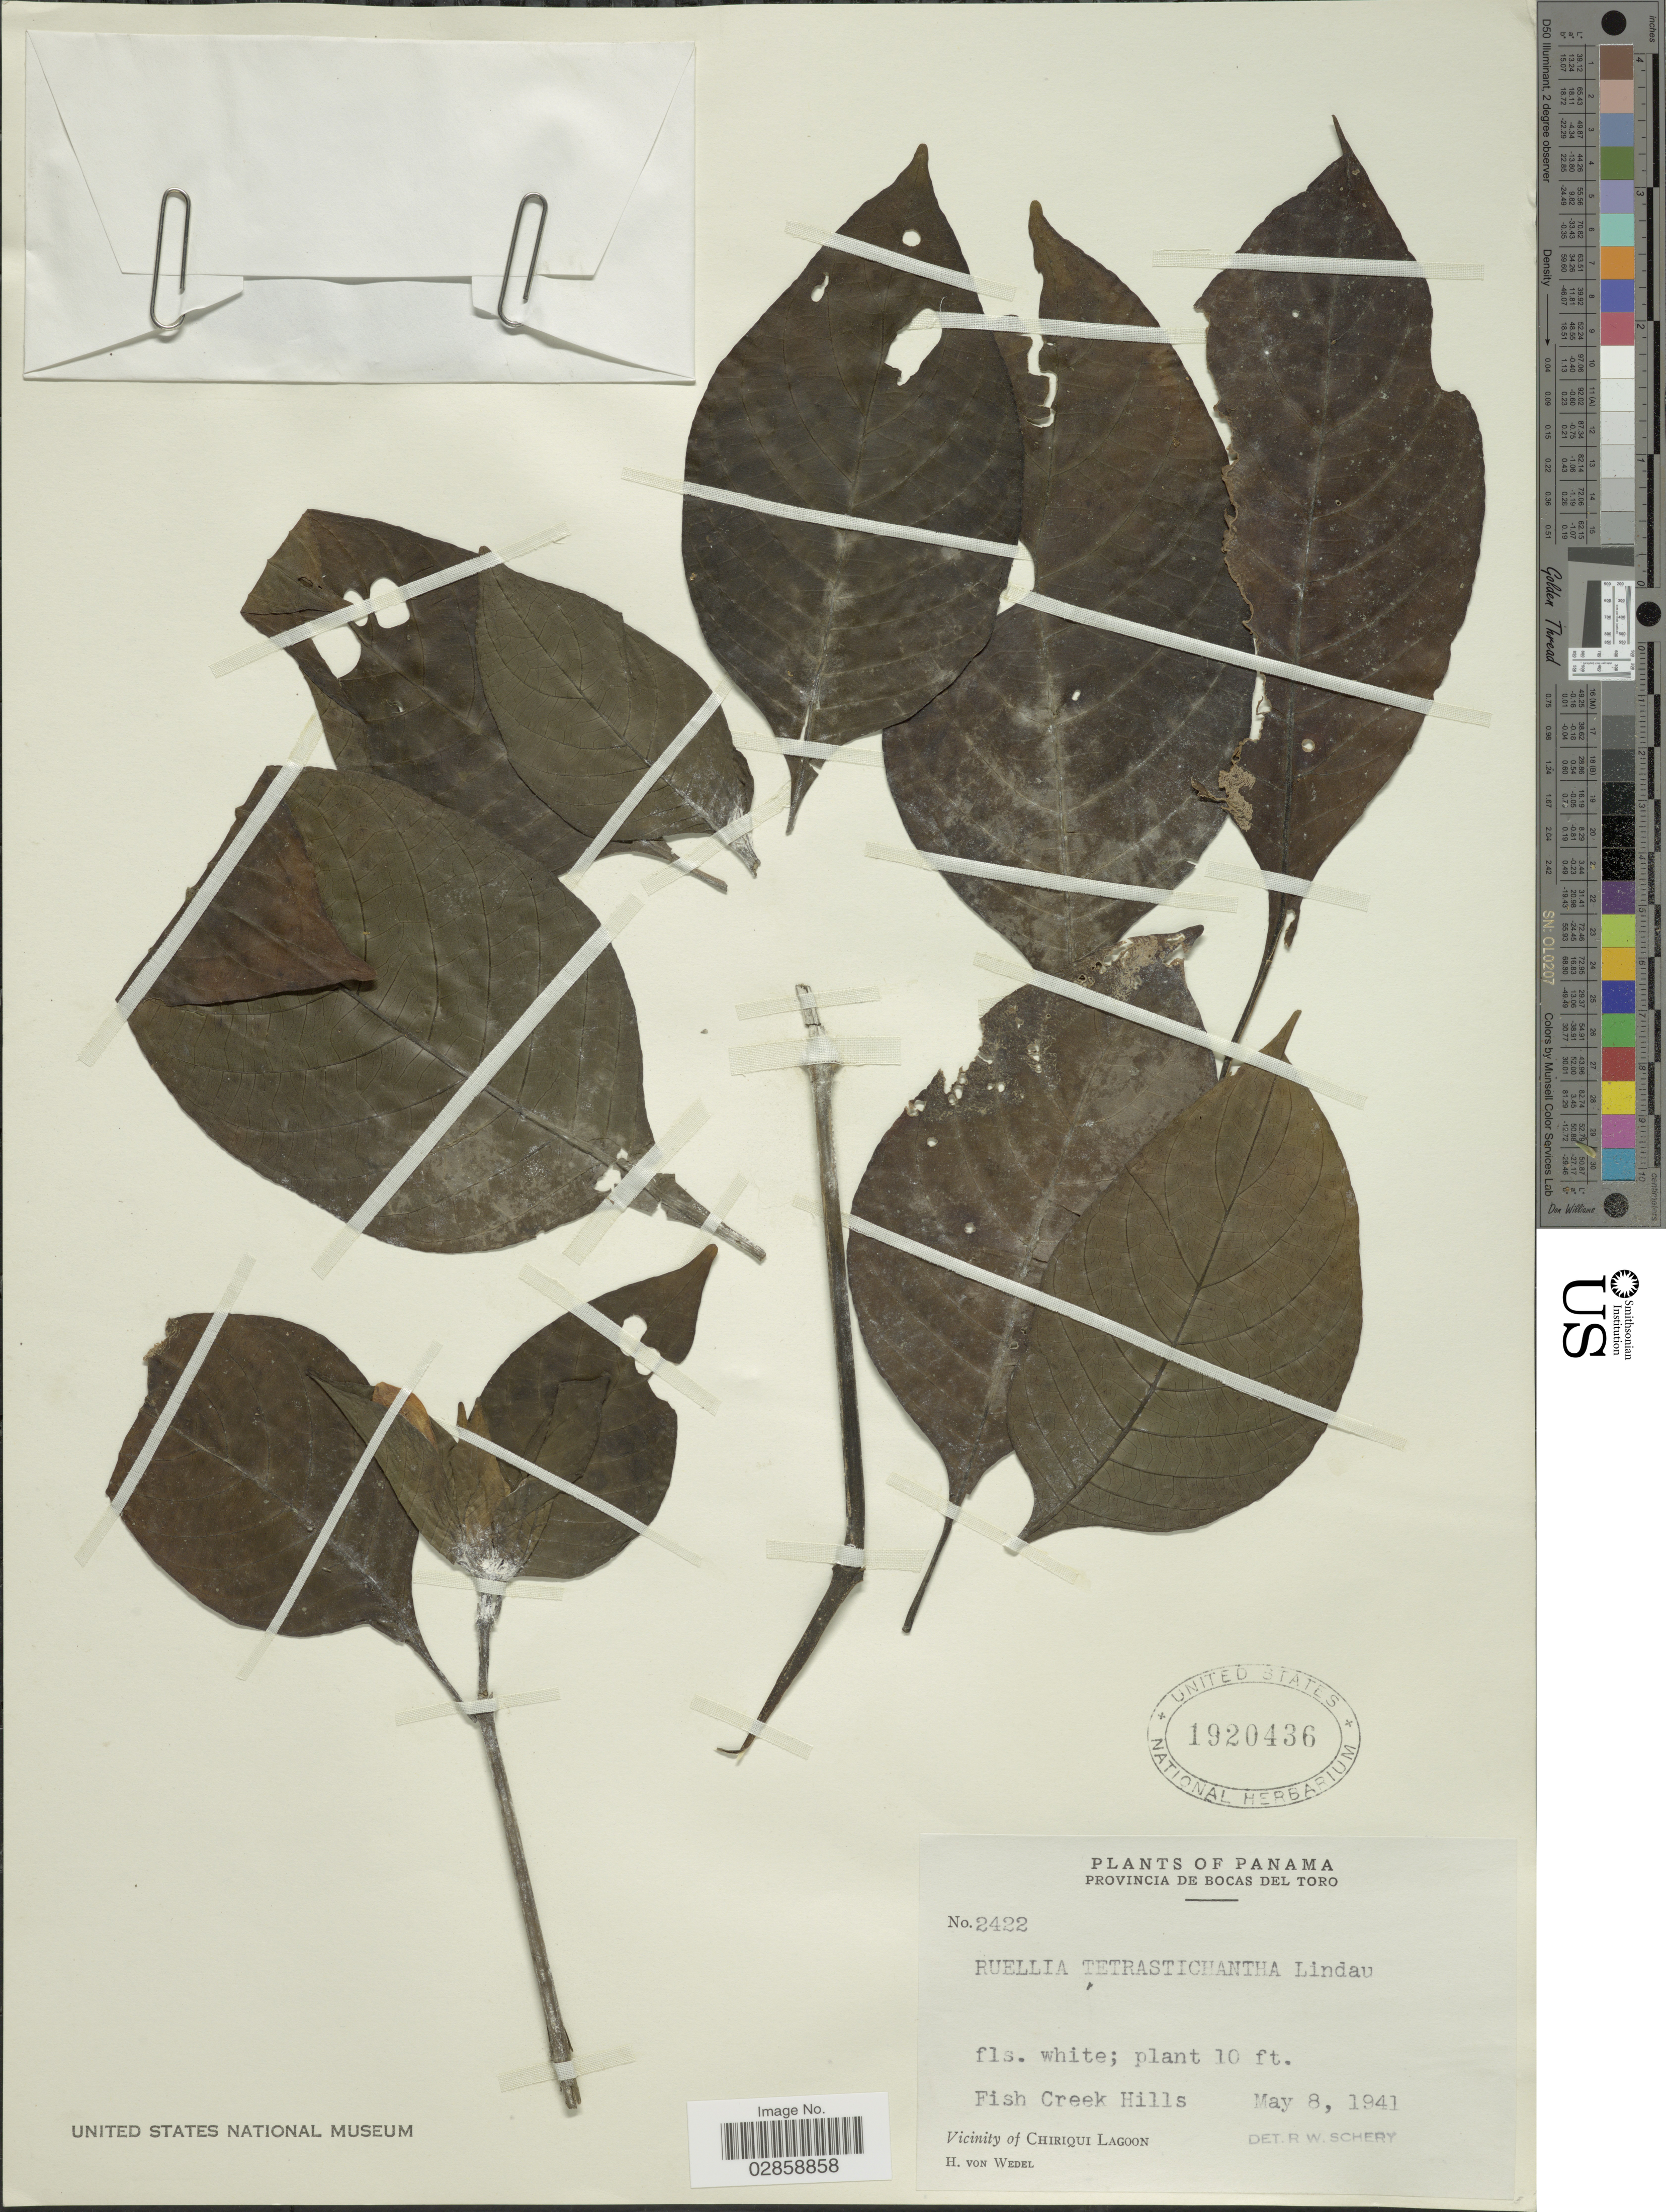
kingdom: Plantae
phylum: Tracheophyta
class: Magnoliopsida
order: Lamiales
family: Acanthaceae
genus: Ruellia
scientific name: Ruellia tubiflora var. tetrastichantha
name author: Kunth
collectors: H. von Wedel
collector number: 2422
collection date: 1941-05-08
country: Panama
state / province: Bocas del Toro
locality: Provincia de Bocas del Toro. Fish Creek Hills. Vicinity of Chiriqui Lagoon.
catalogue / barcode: US 1920436